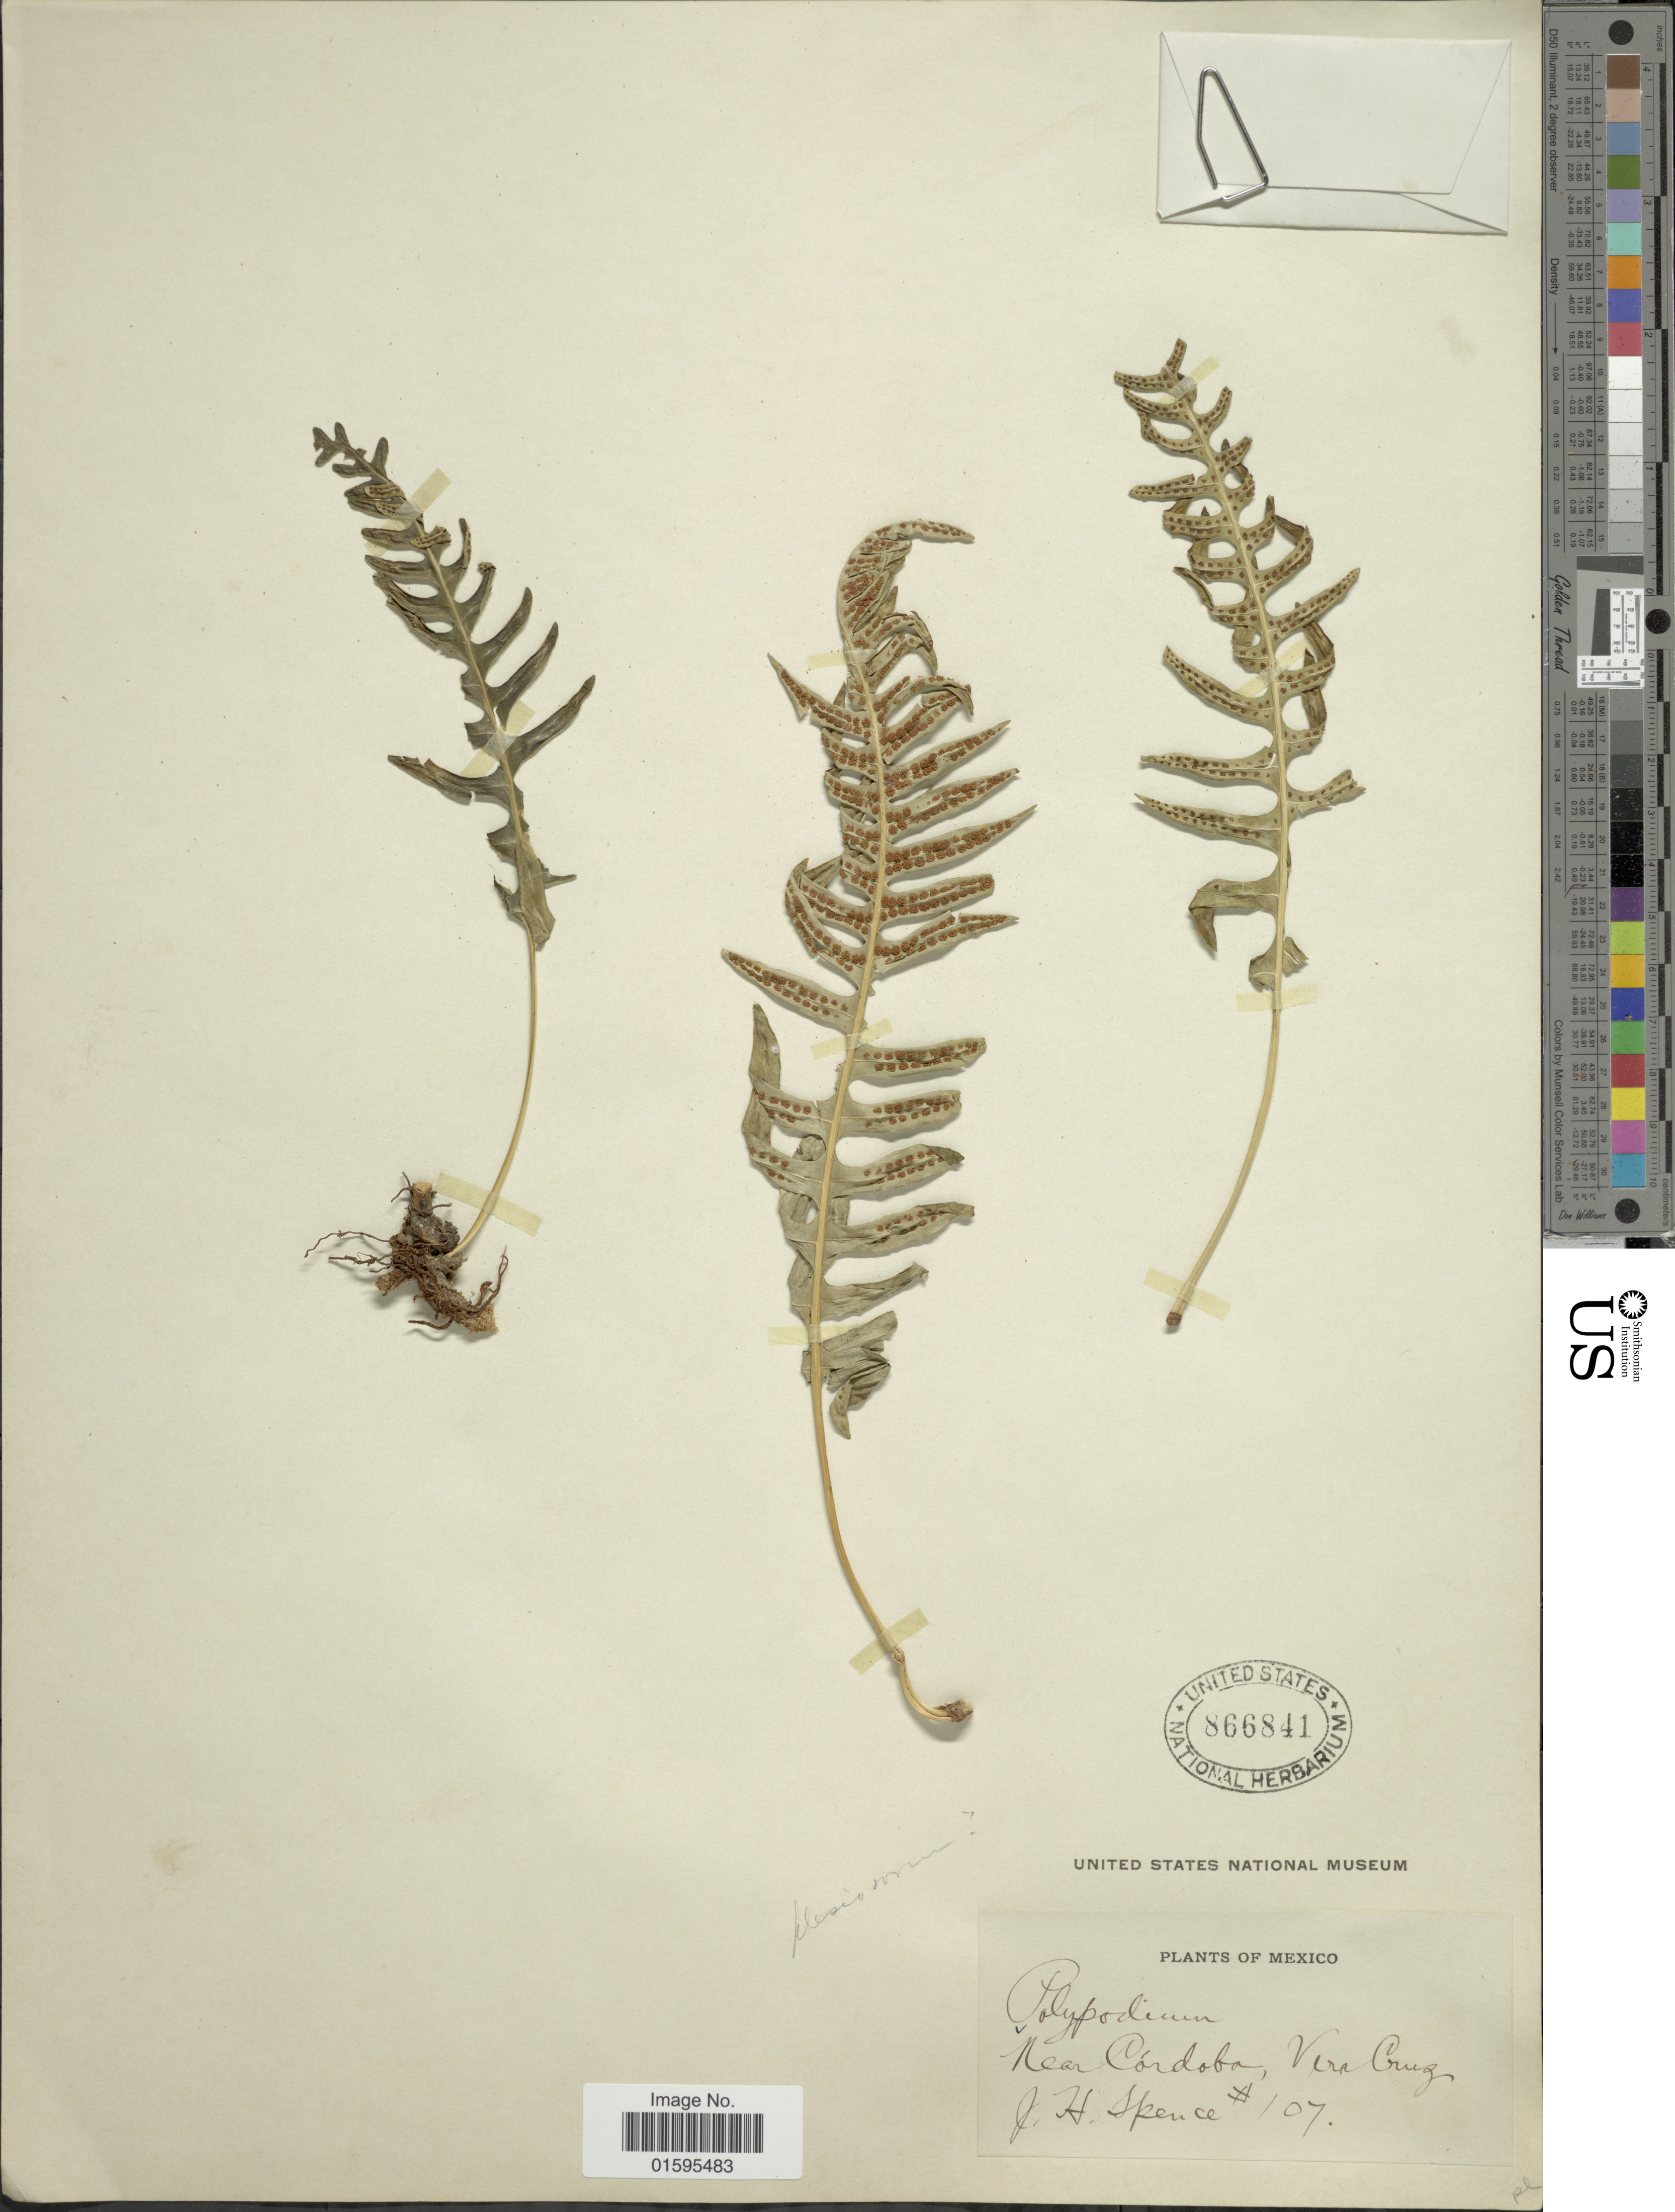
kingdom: Plantae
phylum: Tracheophyta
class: Polypodiopsida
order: Polypodiales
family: Polypodiaceae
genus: Polypodium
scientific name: Polypodium rhodopleuron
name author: Kunze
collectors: J. Spence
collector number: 107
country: Mexico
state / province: Veracruz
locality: Near Cordoba, Vera Cruz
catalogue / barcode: US 866841